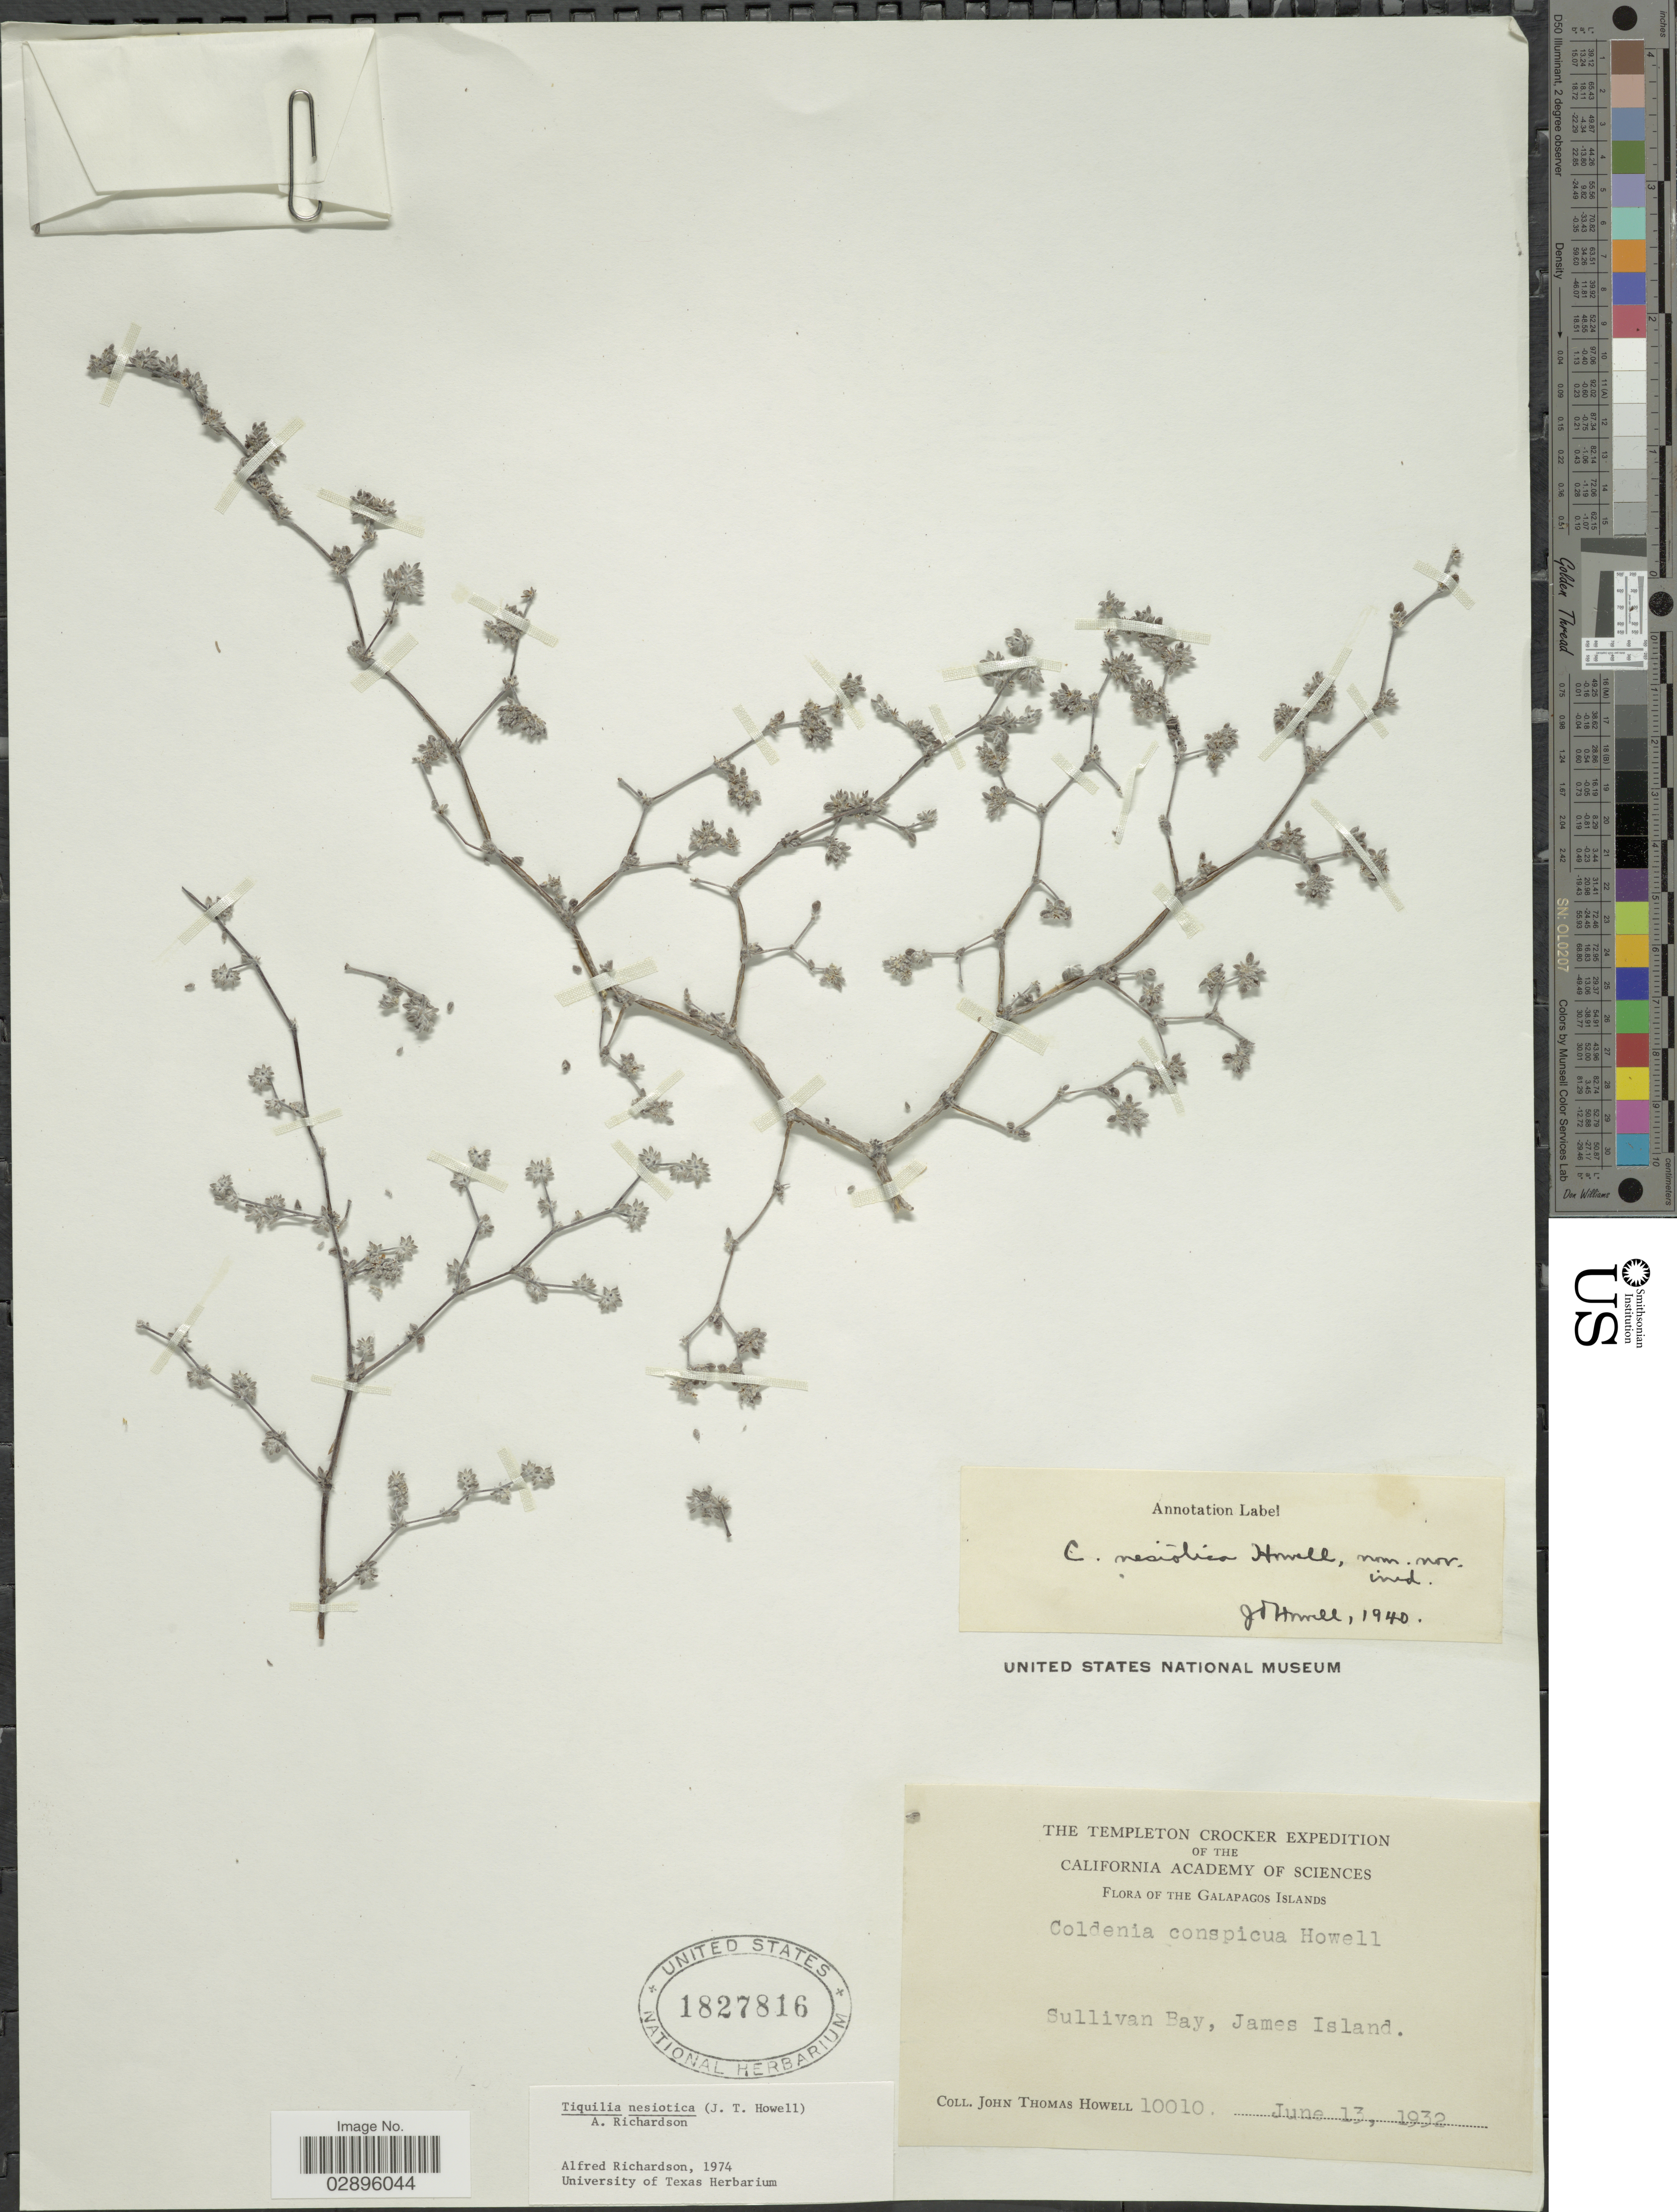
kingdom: Plantae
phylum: Tracheophyta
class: Magnoliopsida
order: Boraginales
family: Ehretiaceae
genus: Tiquilia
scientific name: Tiquilia nesiotica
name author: (J.T. Howell) A.T. Richardson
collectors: J. T. Howell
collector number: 10010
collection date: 1932-06-13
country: Ecuador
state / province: Colón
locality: The Galapagos Islands. Sullivan Bay, James Island.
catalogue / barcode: US 1827816